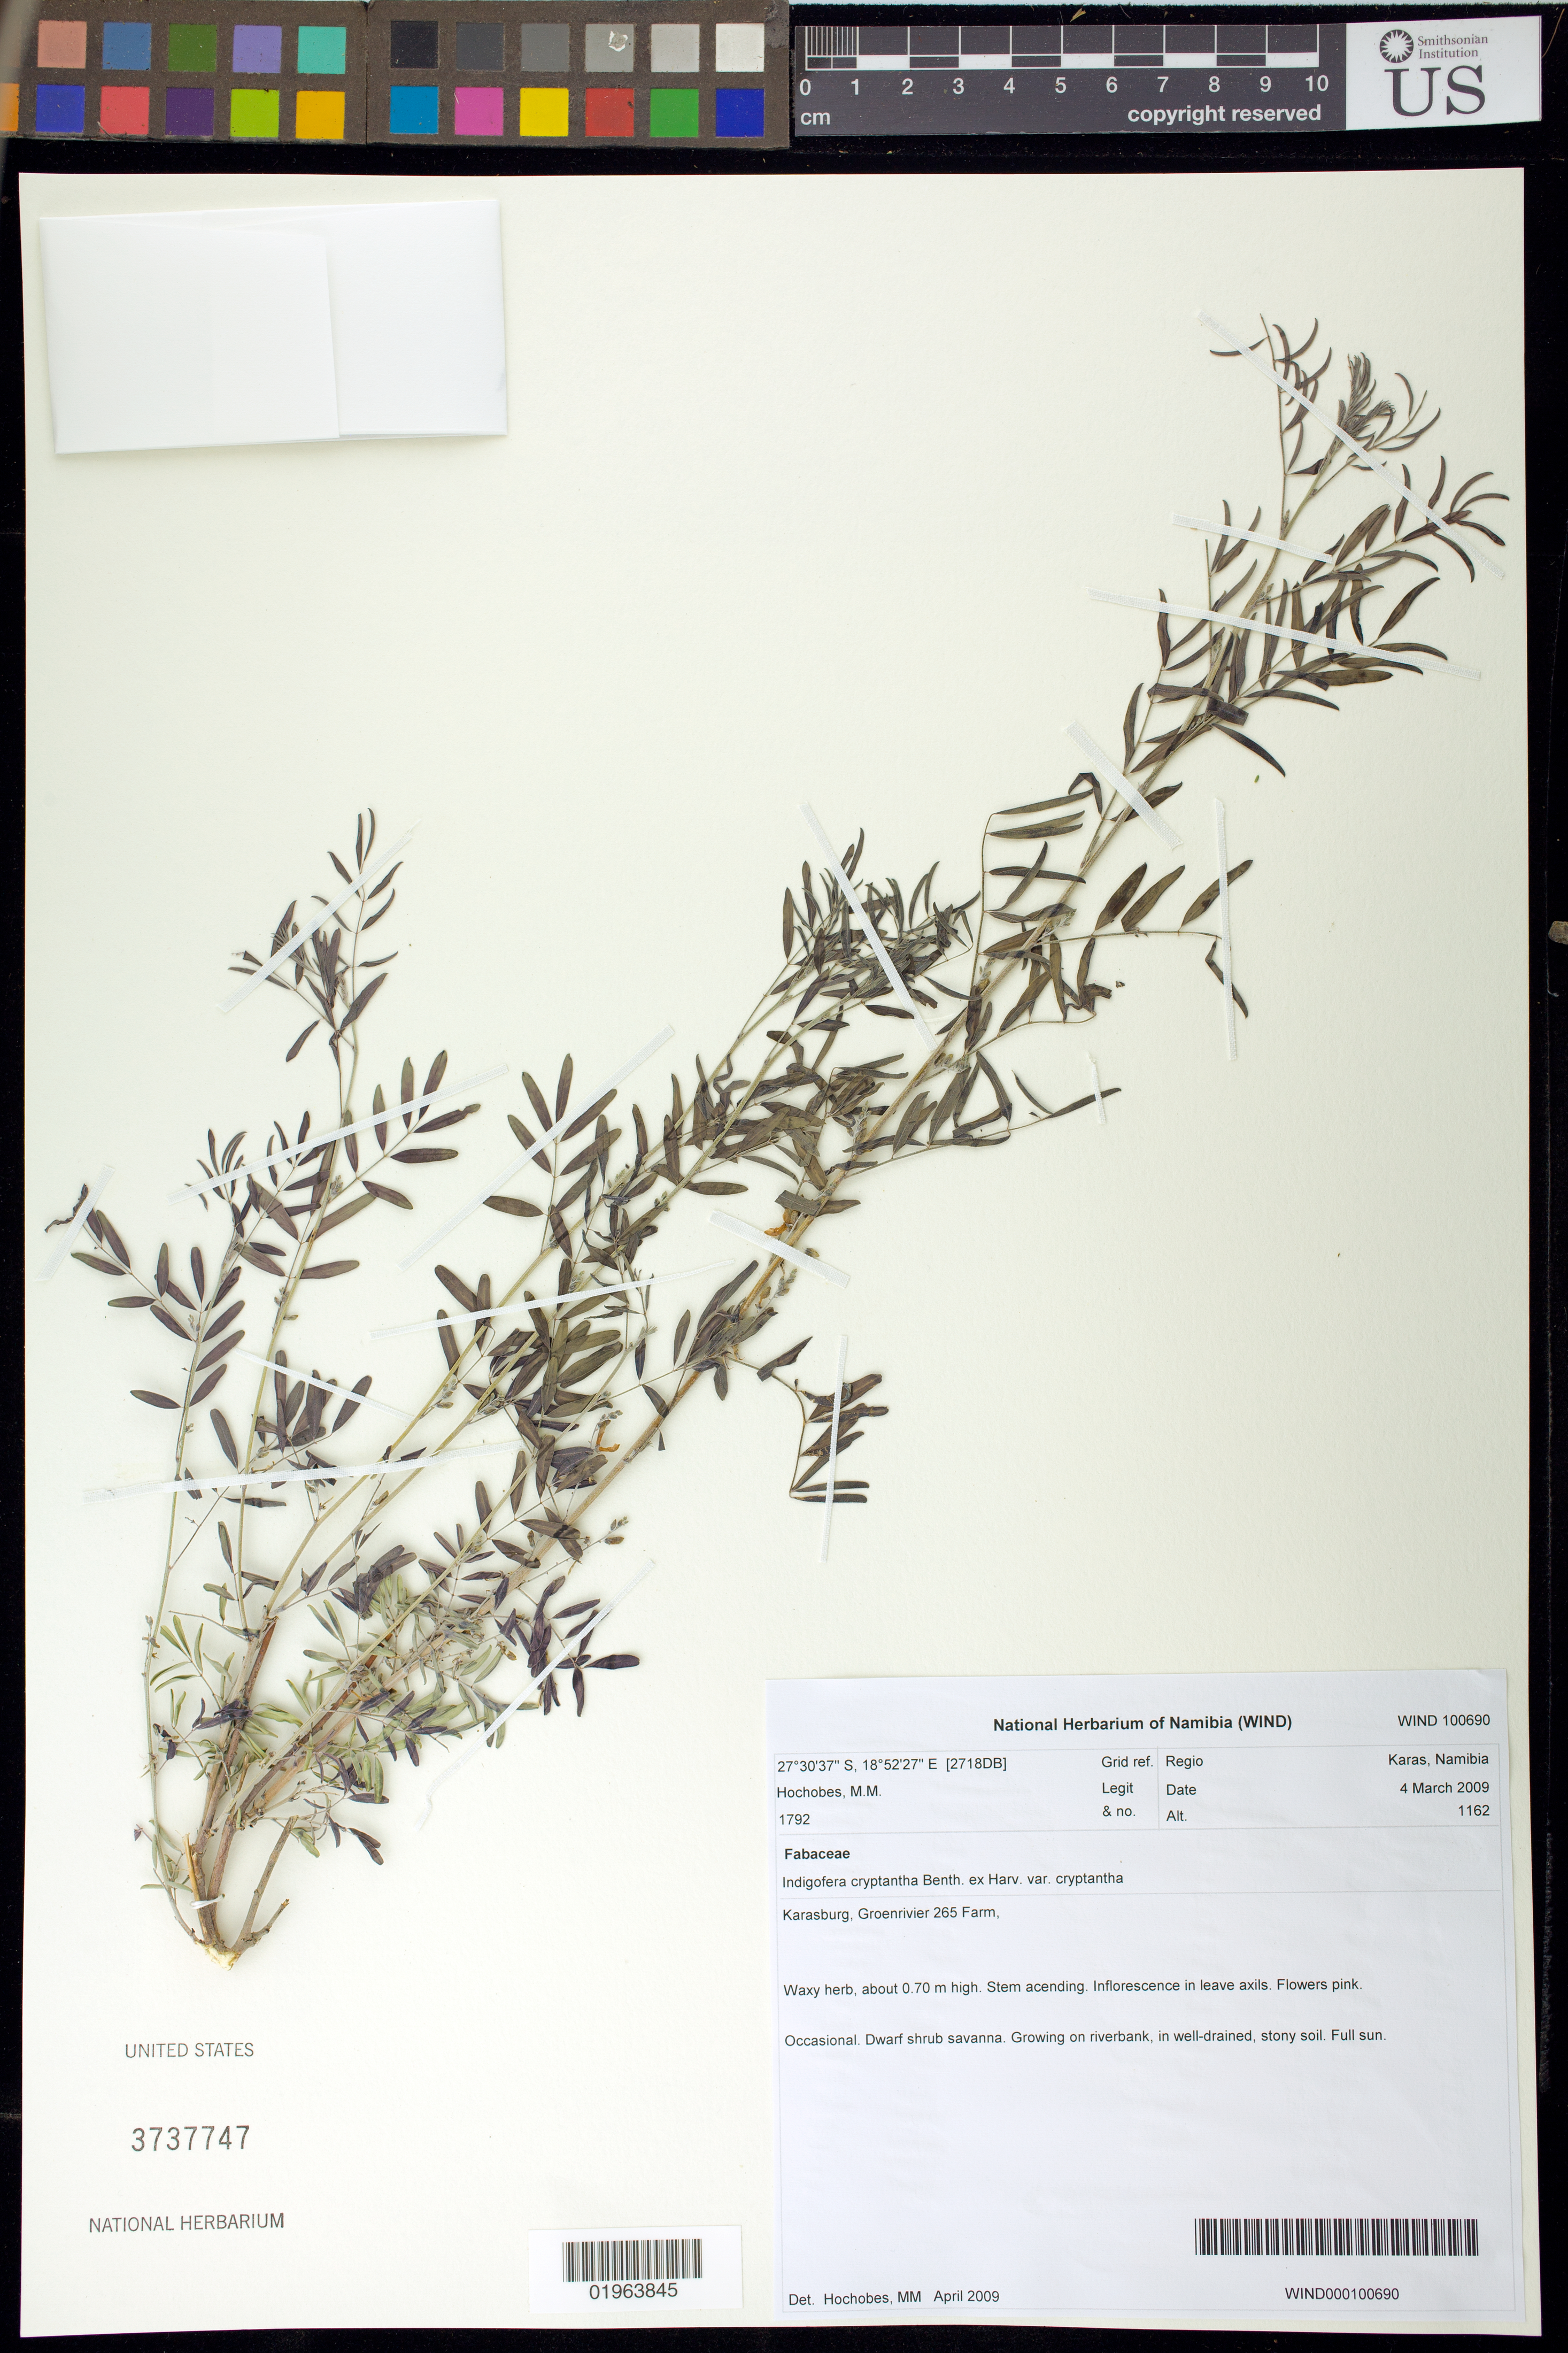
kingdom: Plantae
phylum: Tracheophyta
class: Magnoliopsida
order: Fabales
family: Fabaceae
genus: Indigofera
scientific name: Indigofera cryptantha var. cryptantha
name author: Benth. & Harv.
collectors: M. Hochobes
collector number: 1792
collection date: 2009-03-04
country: Namibia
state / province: Karas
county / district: Karasburg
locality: Groenriver 265 Farm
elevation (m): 1162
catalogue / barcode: US 3737747